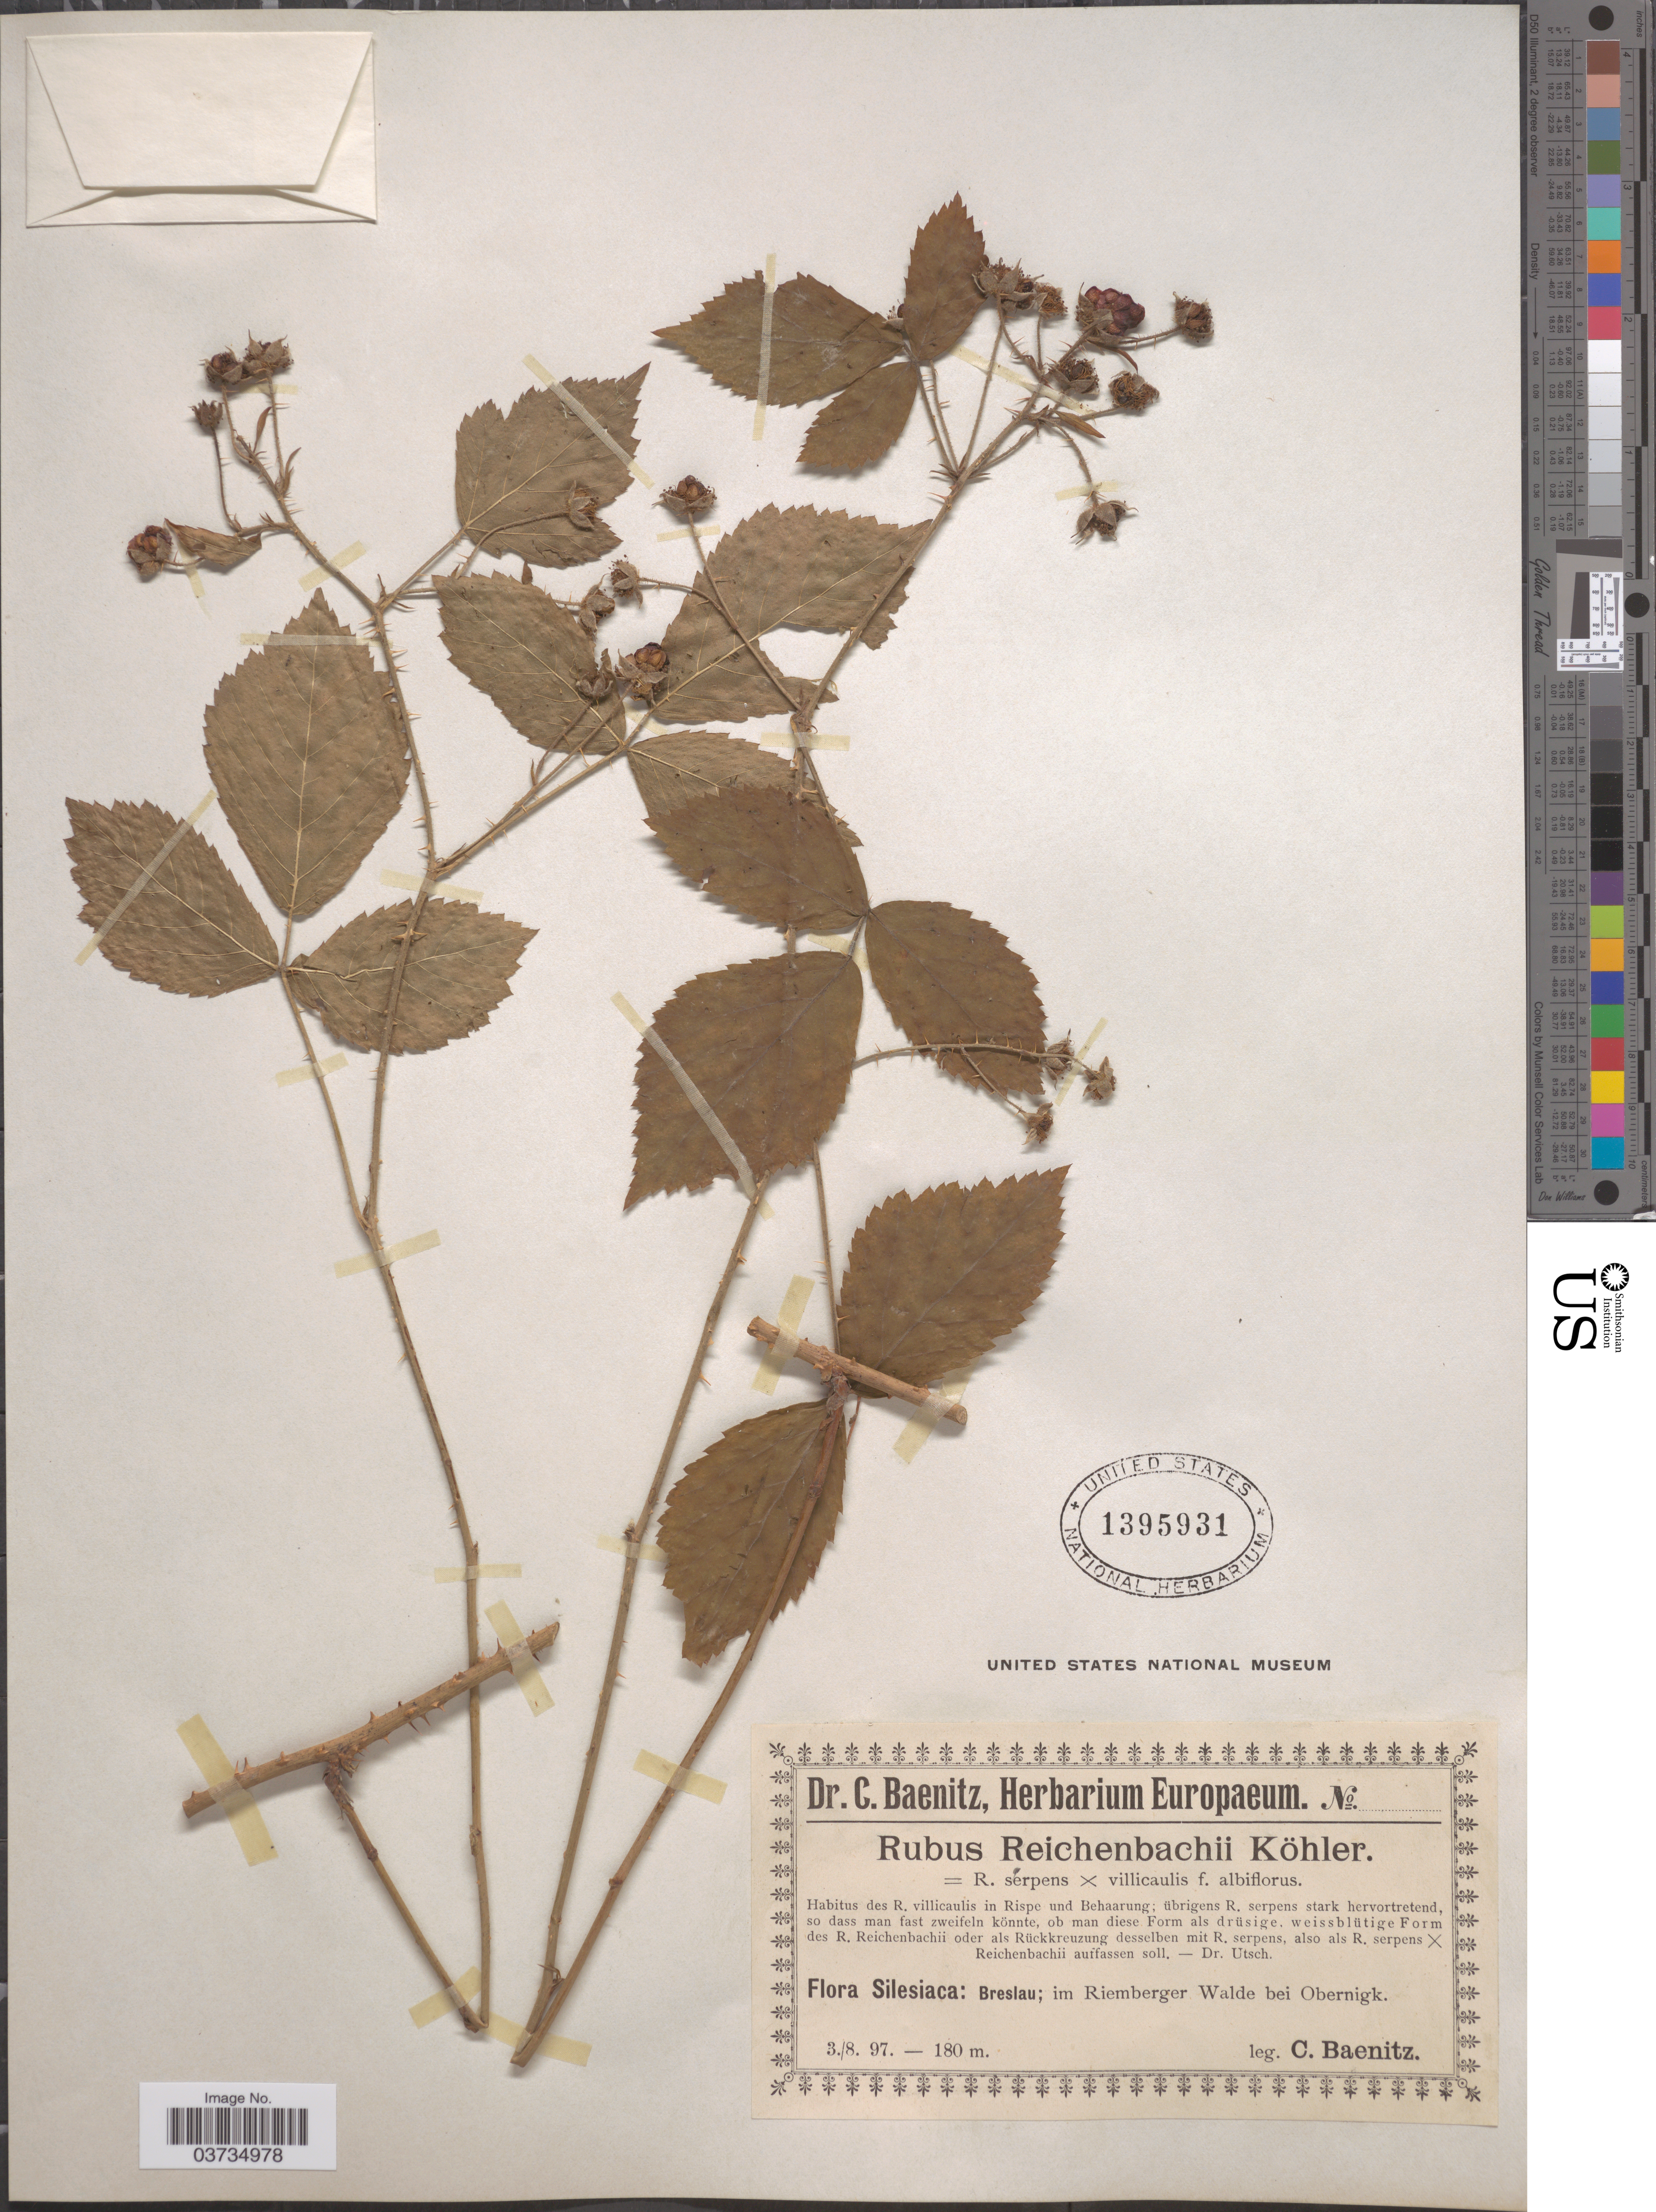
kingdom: Plantae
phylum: Tracheophyta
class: Magnoliopsida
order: Rosales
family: Rosaceae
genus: Rubus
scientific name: Rubus reichenbachii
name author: Köhler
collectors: C. G. Baenitz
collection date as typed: Transcribed d/m/y: 3/8/97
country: Poland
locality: Silesiaca: Breslau; im Riemberger Walde bei Obernigk.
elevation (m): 180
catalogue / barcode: US 1395931